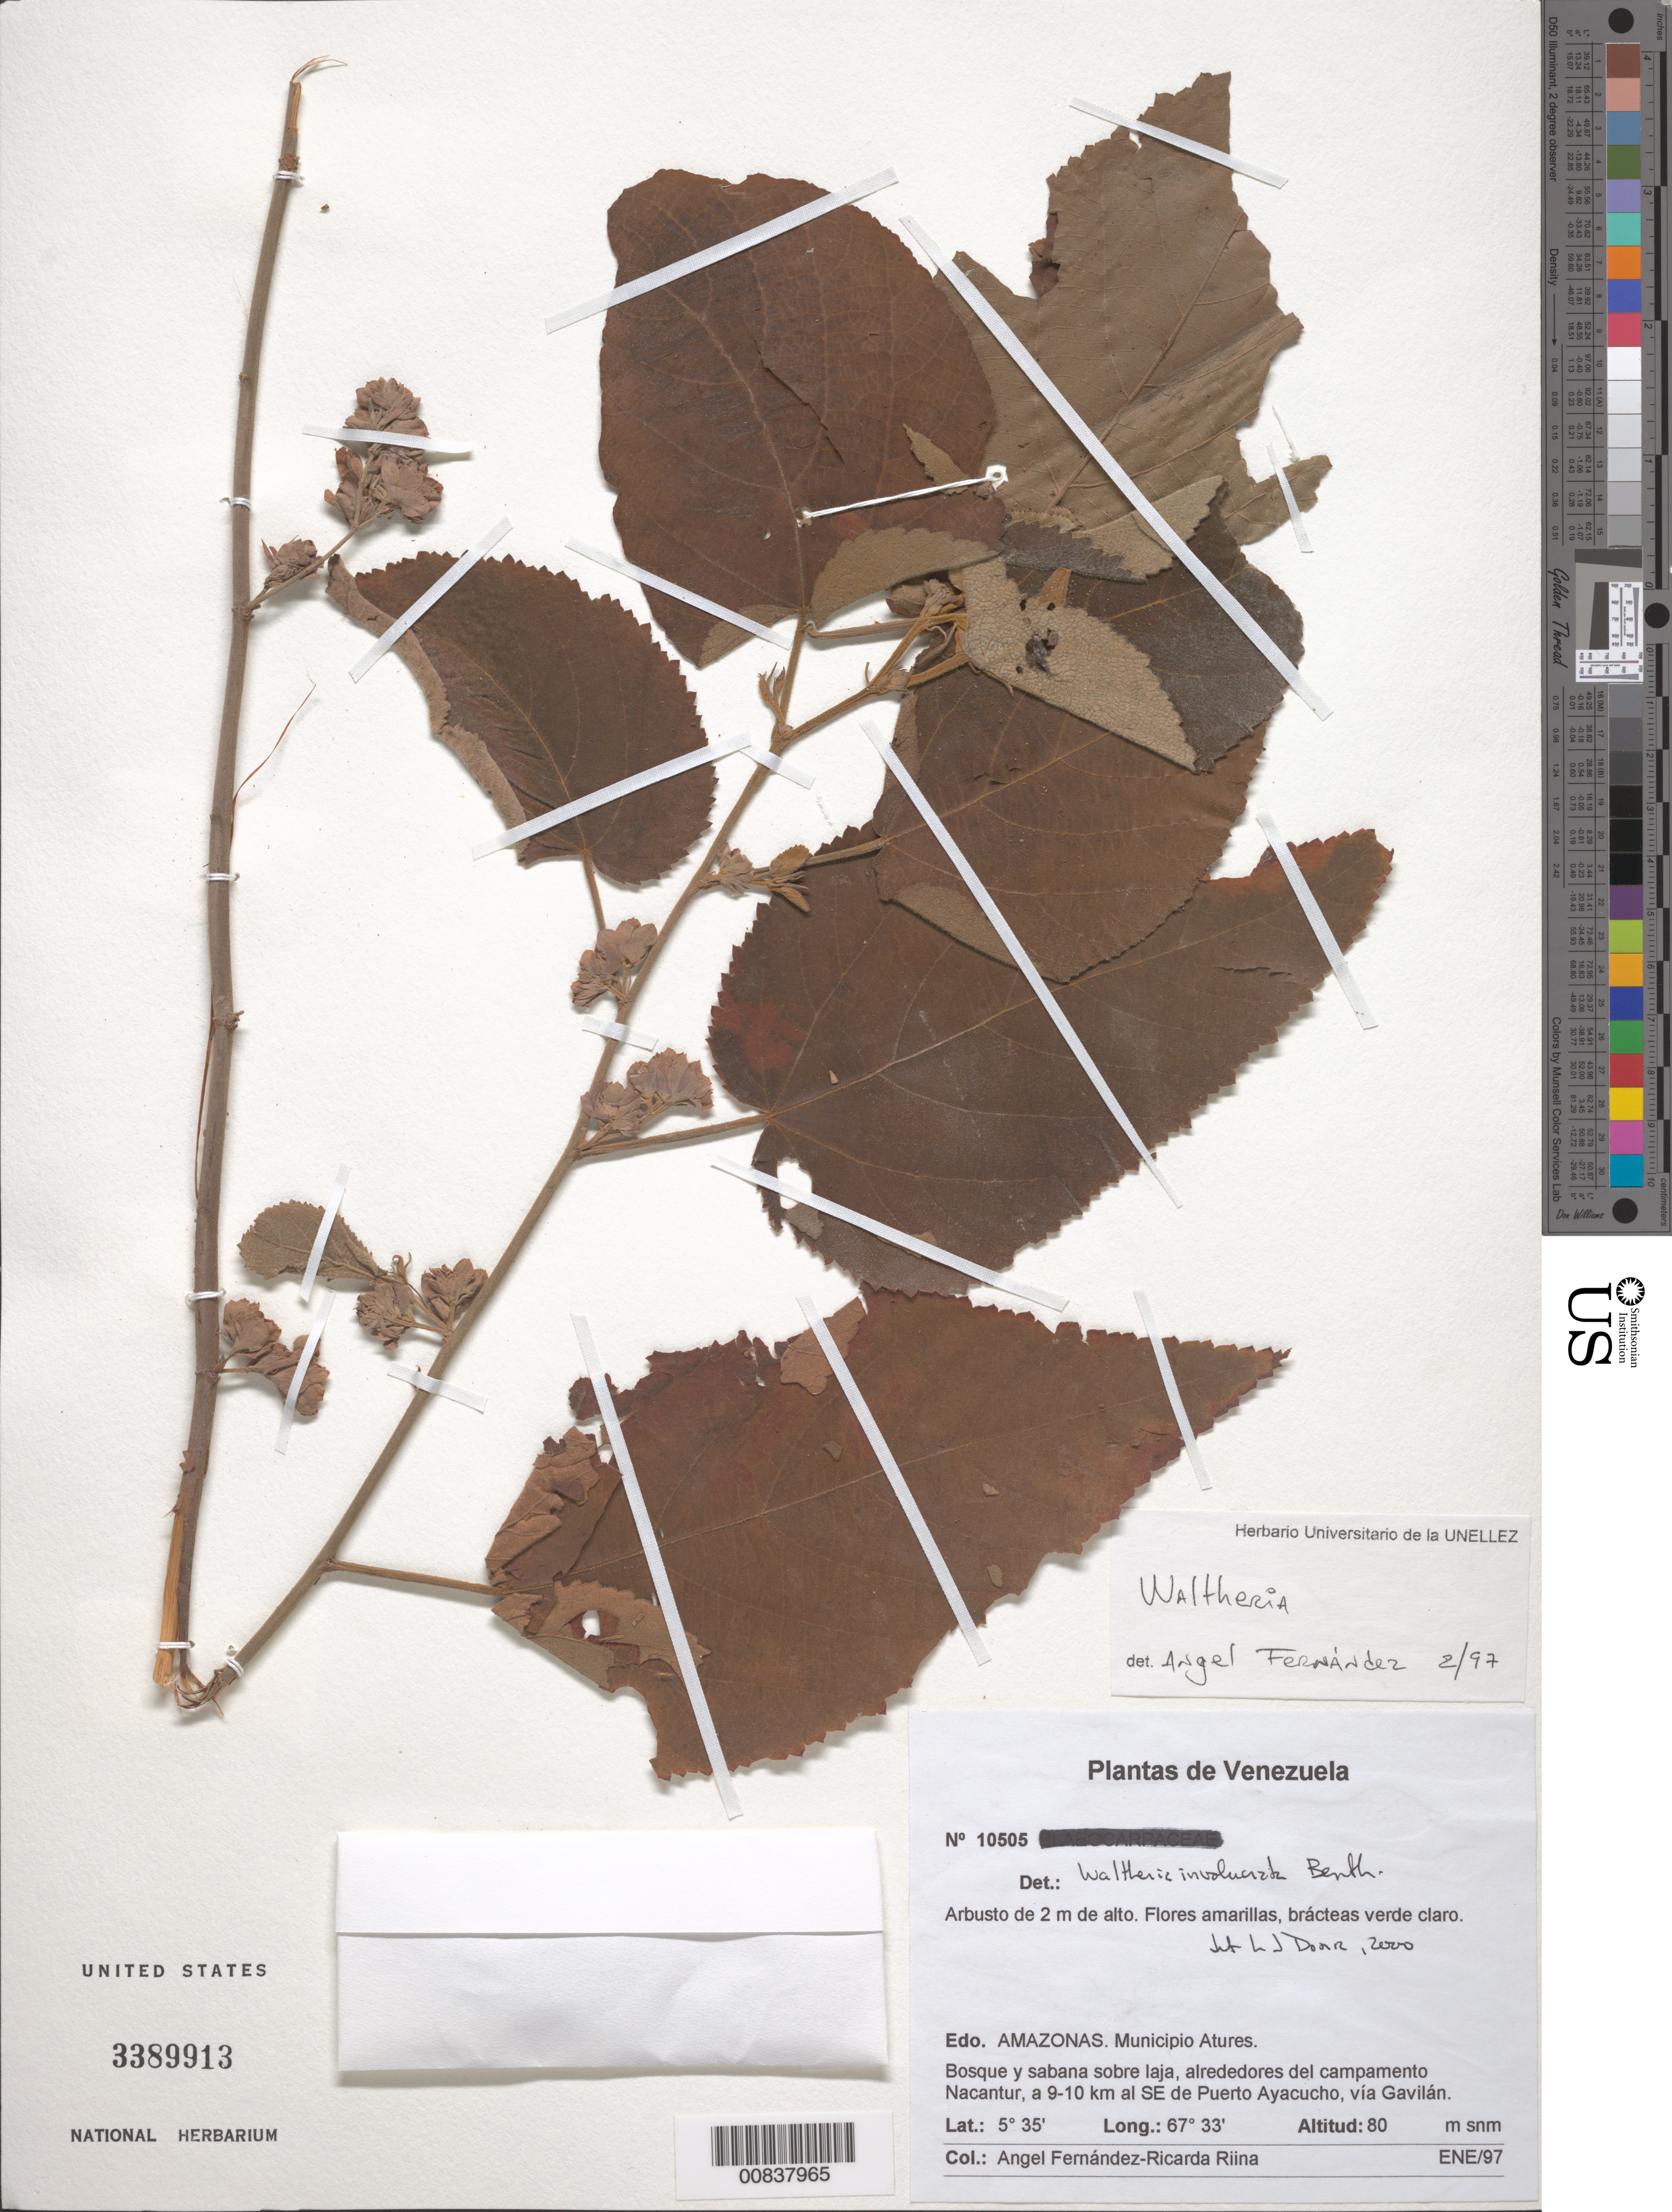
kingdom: Plantae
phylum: Tracheophyta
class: Magnoliopsida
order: Malvales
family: Malvaceae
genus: Waltheria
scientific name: Waltheria involucrata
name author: Benth.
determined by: Dorr, L. J., (BOT), Smithsonian Institution - National Museum of Natural History (UNITED STATES)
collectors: A. Fernández & R. Riina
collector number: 10505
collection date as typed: Jan-97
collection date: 1997-01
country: Venezuela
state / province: Amazonas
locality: Mun. Atures, alrededores del campamento Nacantur, 9-10 km SE de Pto. Ayacucho, via Gavilán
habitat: Bosque y sabana sobre laja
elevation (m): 80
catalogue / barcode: US 3389913